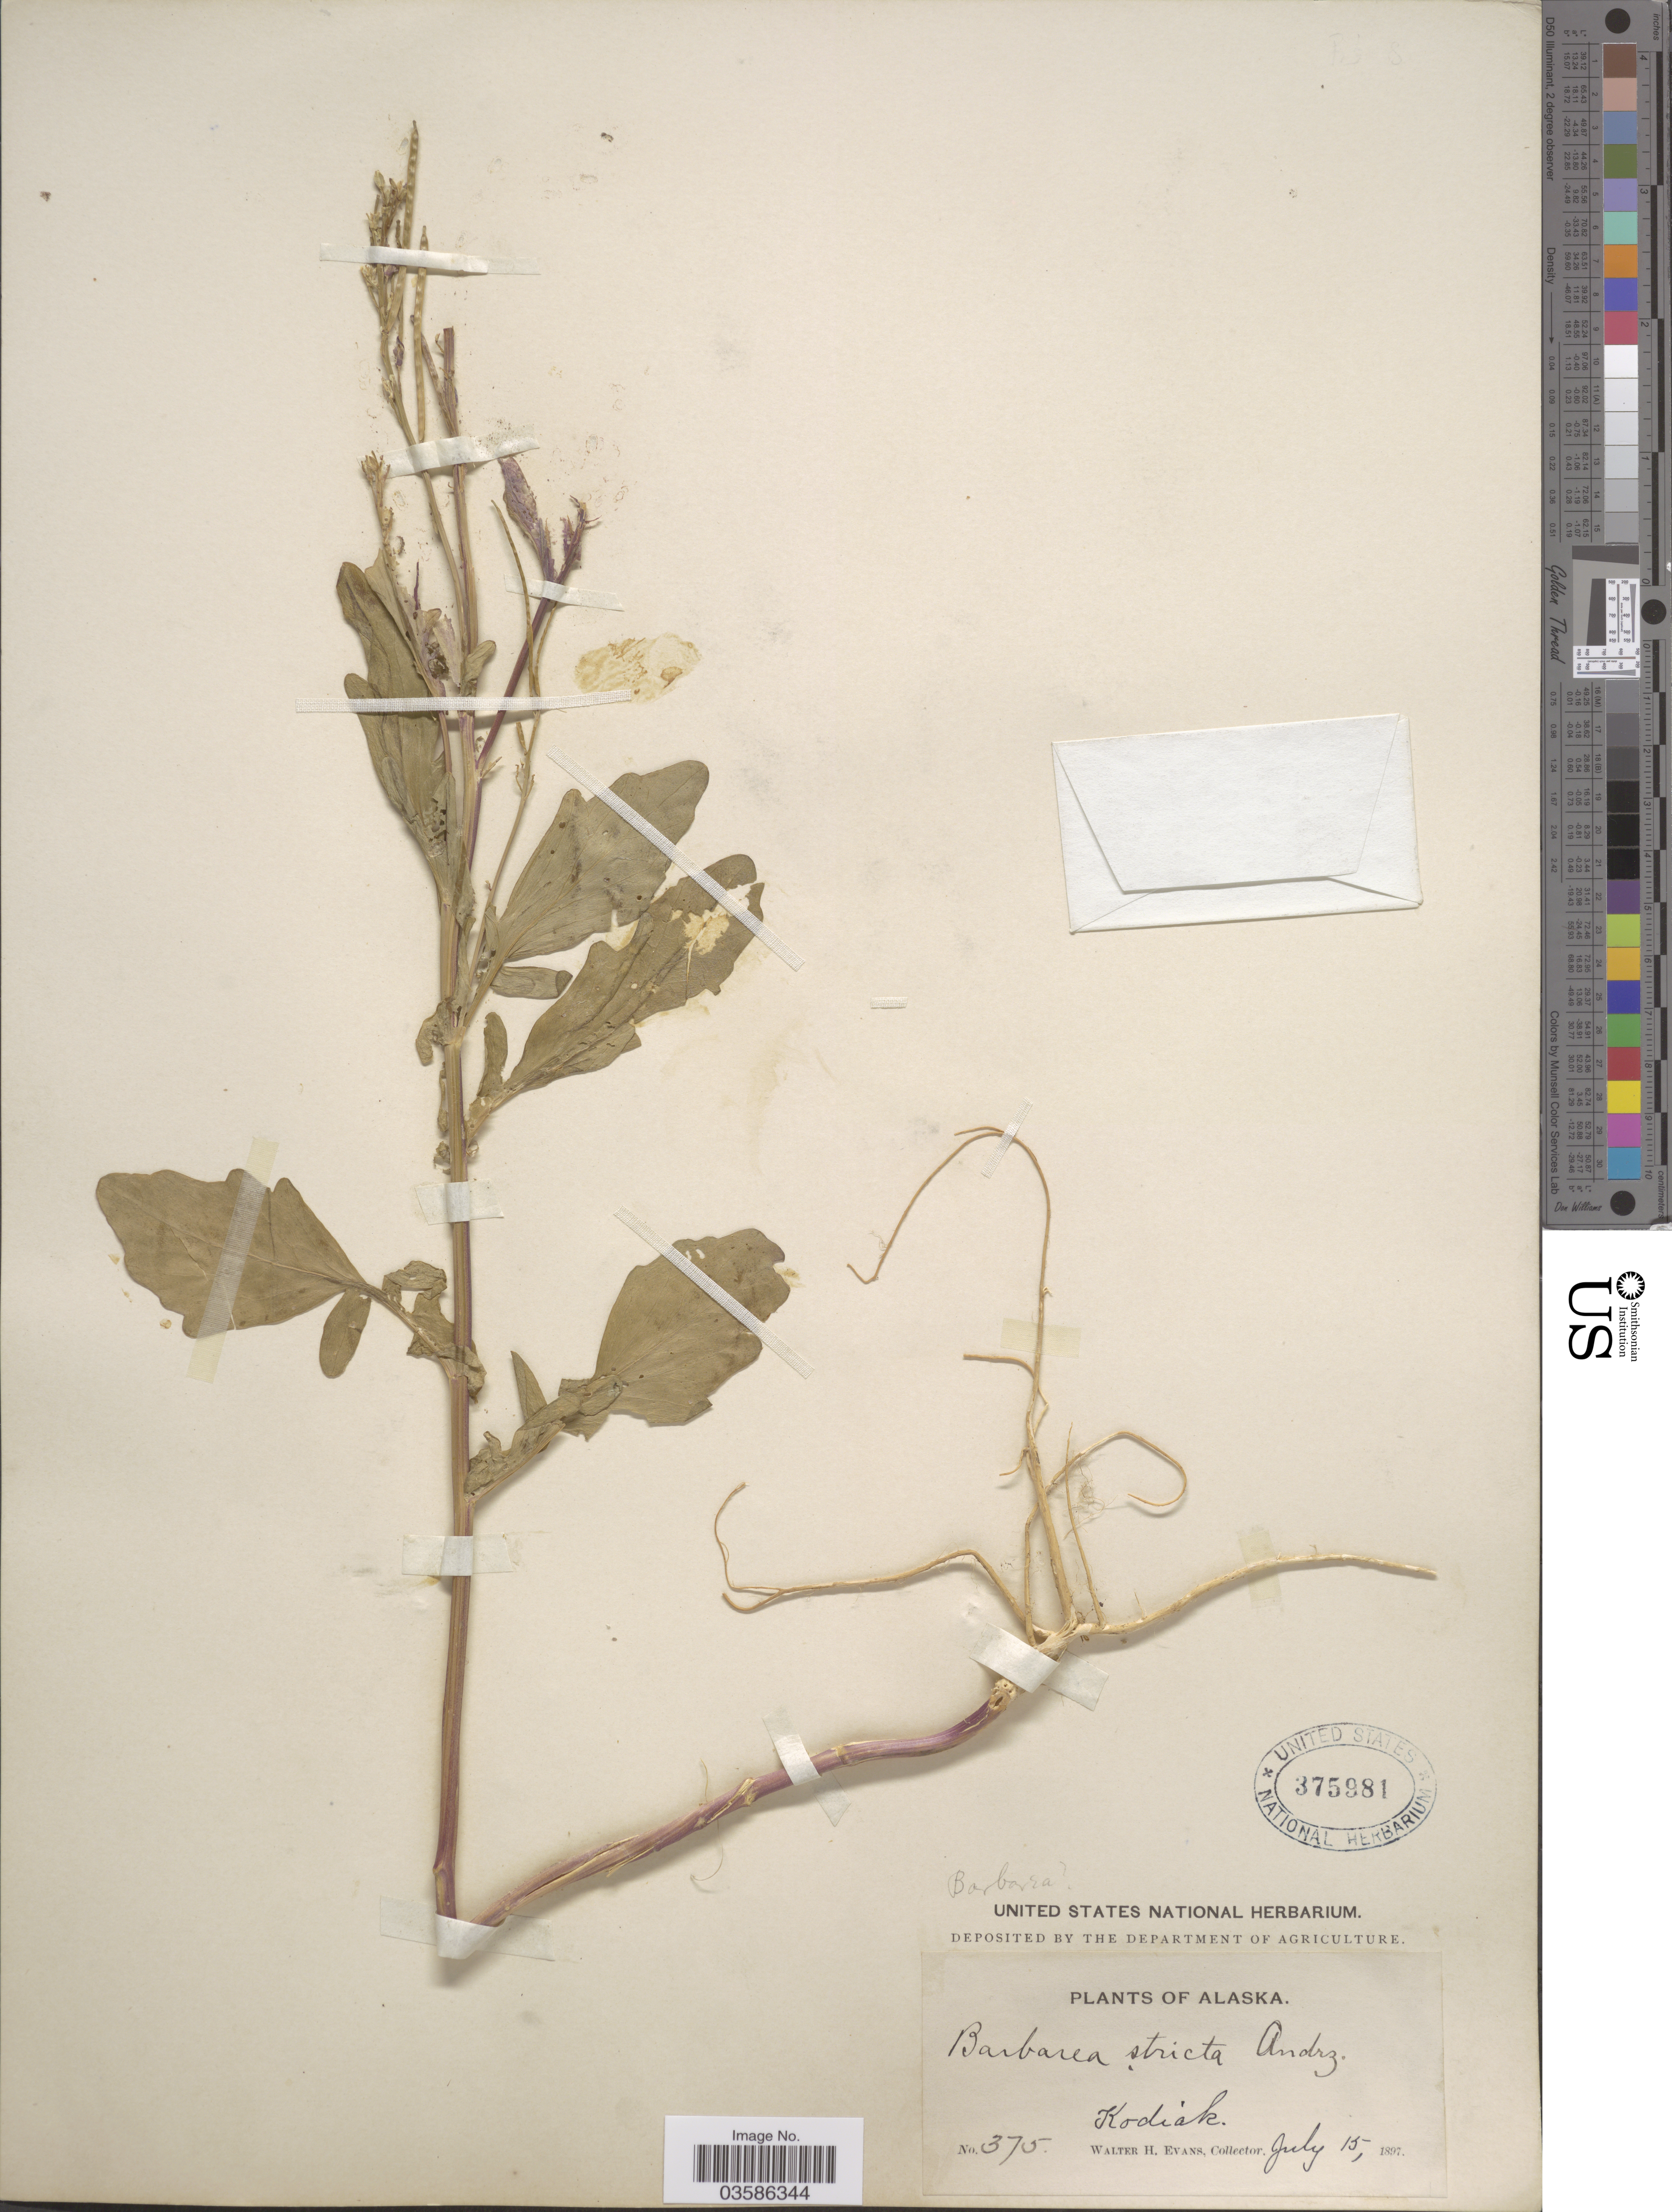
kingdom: Plantae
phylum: Tracheophyta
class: Magnoliopsida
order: Brassicales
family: Brassicaceae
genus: Barbarea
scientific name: Barbarea orthoceras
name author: Ledeb.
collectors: W. H. Evans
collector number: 375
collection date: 1897-07-15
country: United States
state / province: Alaska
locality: Kodiak.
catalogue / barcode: US 375981